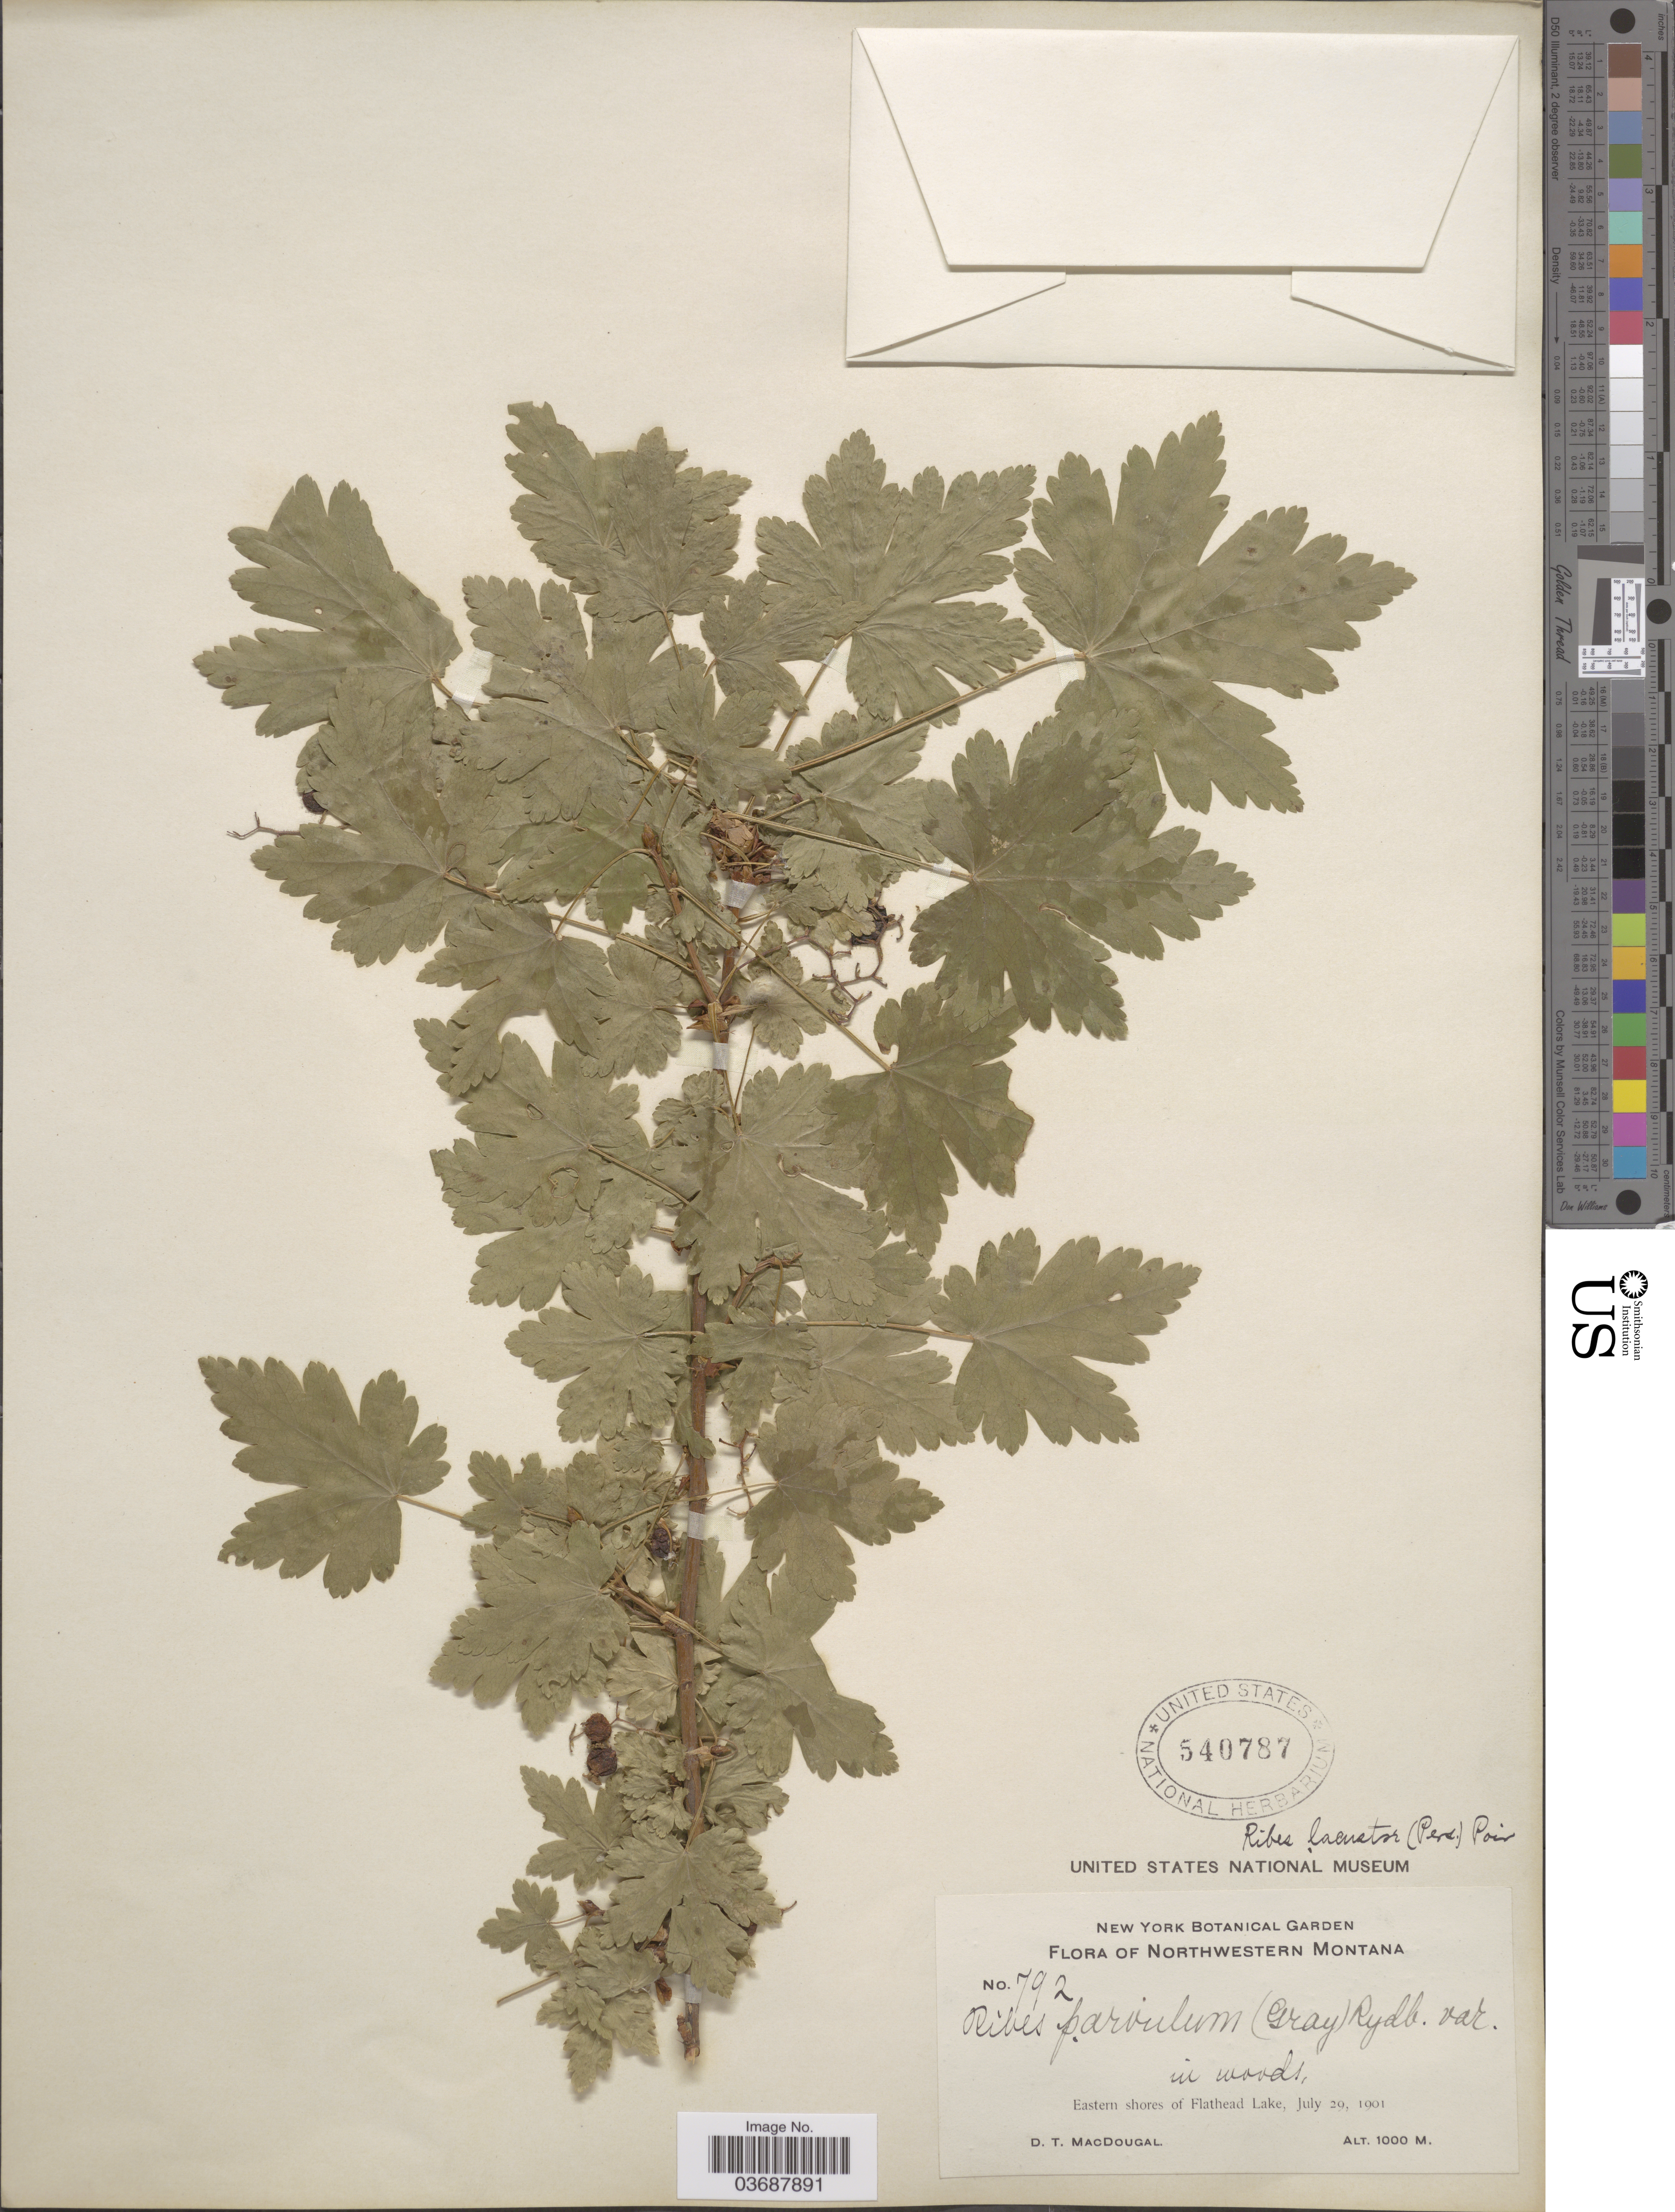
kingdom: Plantae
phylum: Tracheophyta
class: Magnoliopsida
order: Saxifragales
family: Grossulariaceae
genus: Ribes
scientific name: Ribes lacustre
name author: (Pers.) Poir.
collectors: D. T. MacDougal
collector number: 792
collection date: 1901-07-29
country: United States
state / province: Montana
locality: Northwestern Montana. Eastern shores of Flathead Lake.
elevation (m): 1000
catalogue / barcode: US 540787